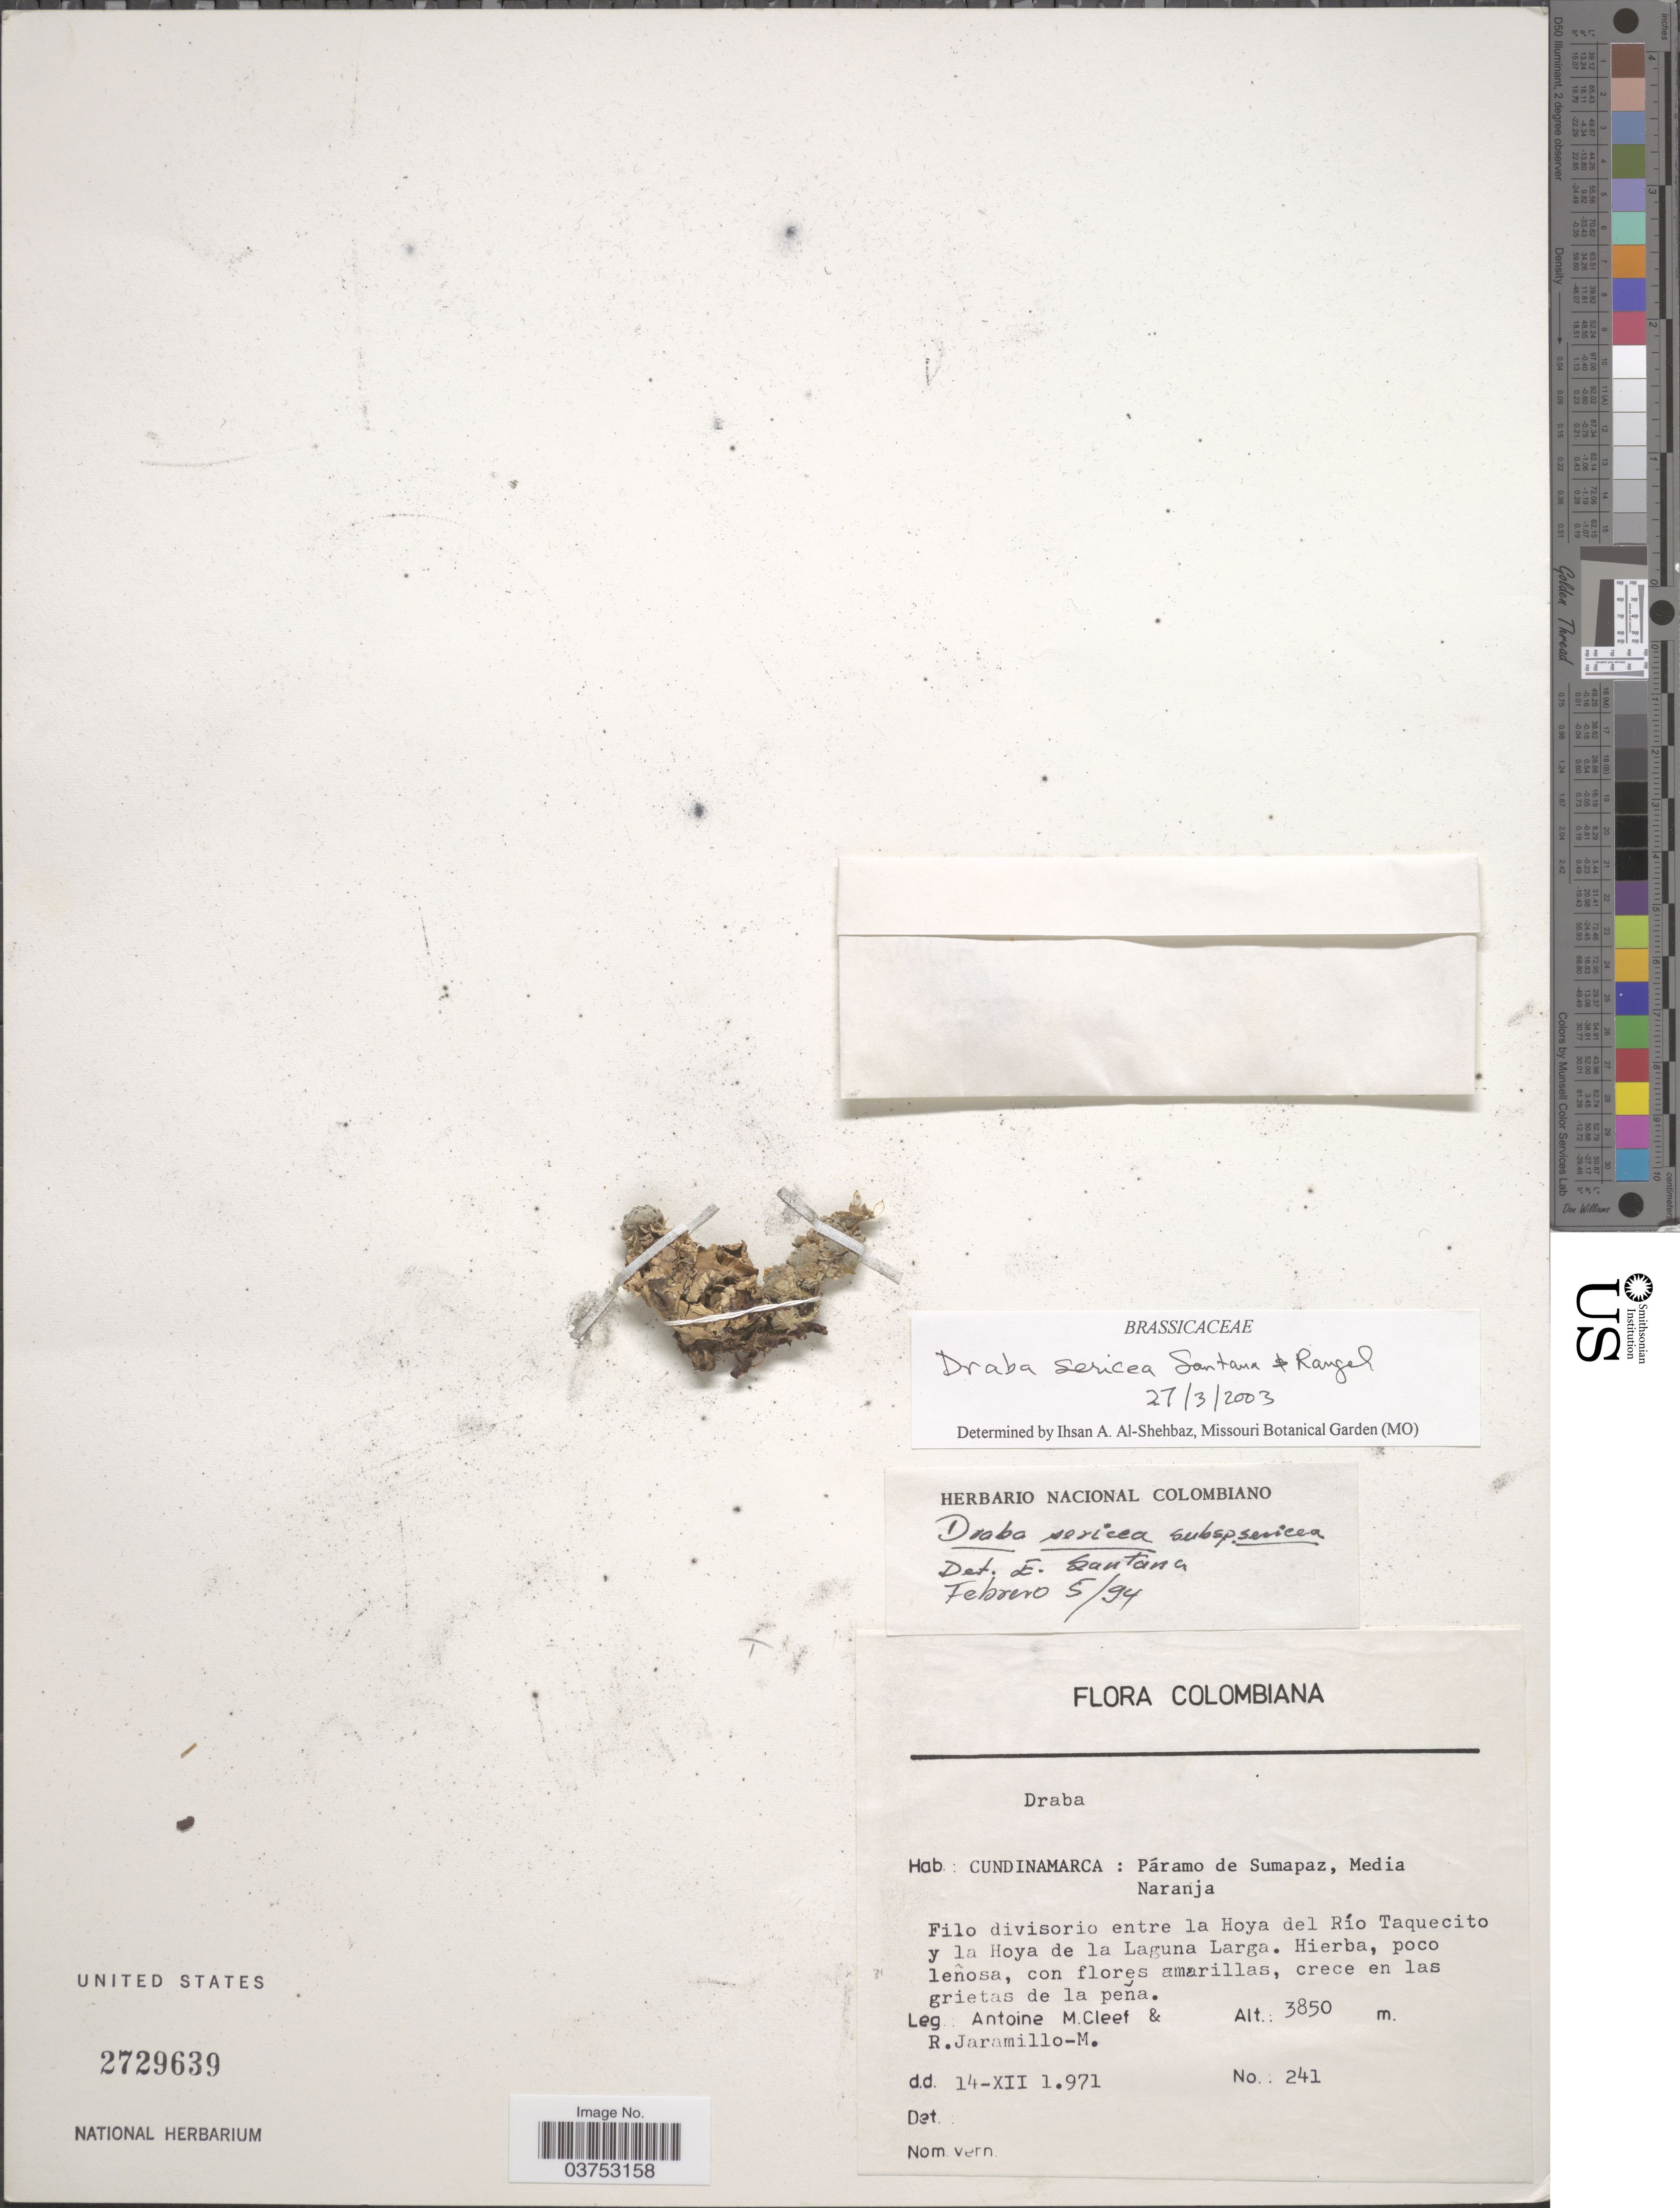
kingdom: Plantae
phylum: Tracheophyta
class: Magnoliopsida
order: Brassicales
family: Brassicaceae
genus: Draba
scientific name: Draba sericea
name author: Santana & J.O. Rangel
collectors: A. M. Cleef & R. Jaramillo M.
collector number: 241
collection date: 1971-12-14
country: Colombia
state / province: Cundinamarca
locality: Páramo de Sumapaz, Media Naranja. Filo divisorio entre la Hoya del Río Taquecito y la Hoya de la Laguna Larga.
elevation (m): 3850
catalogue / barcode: US 2729639